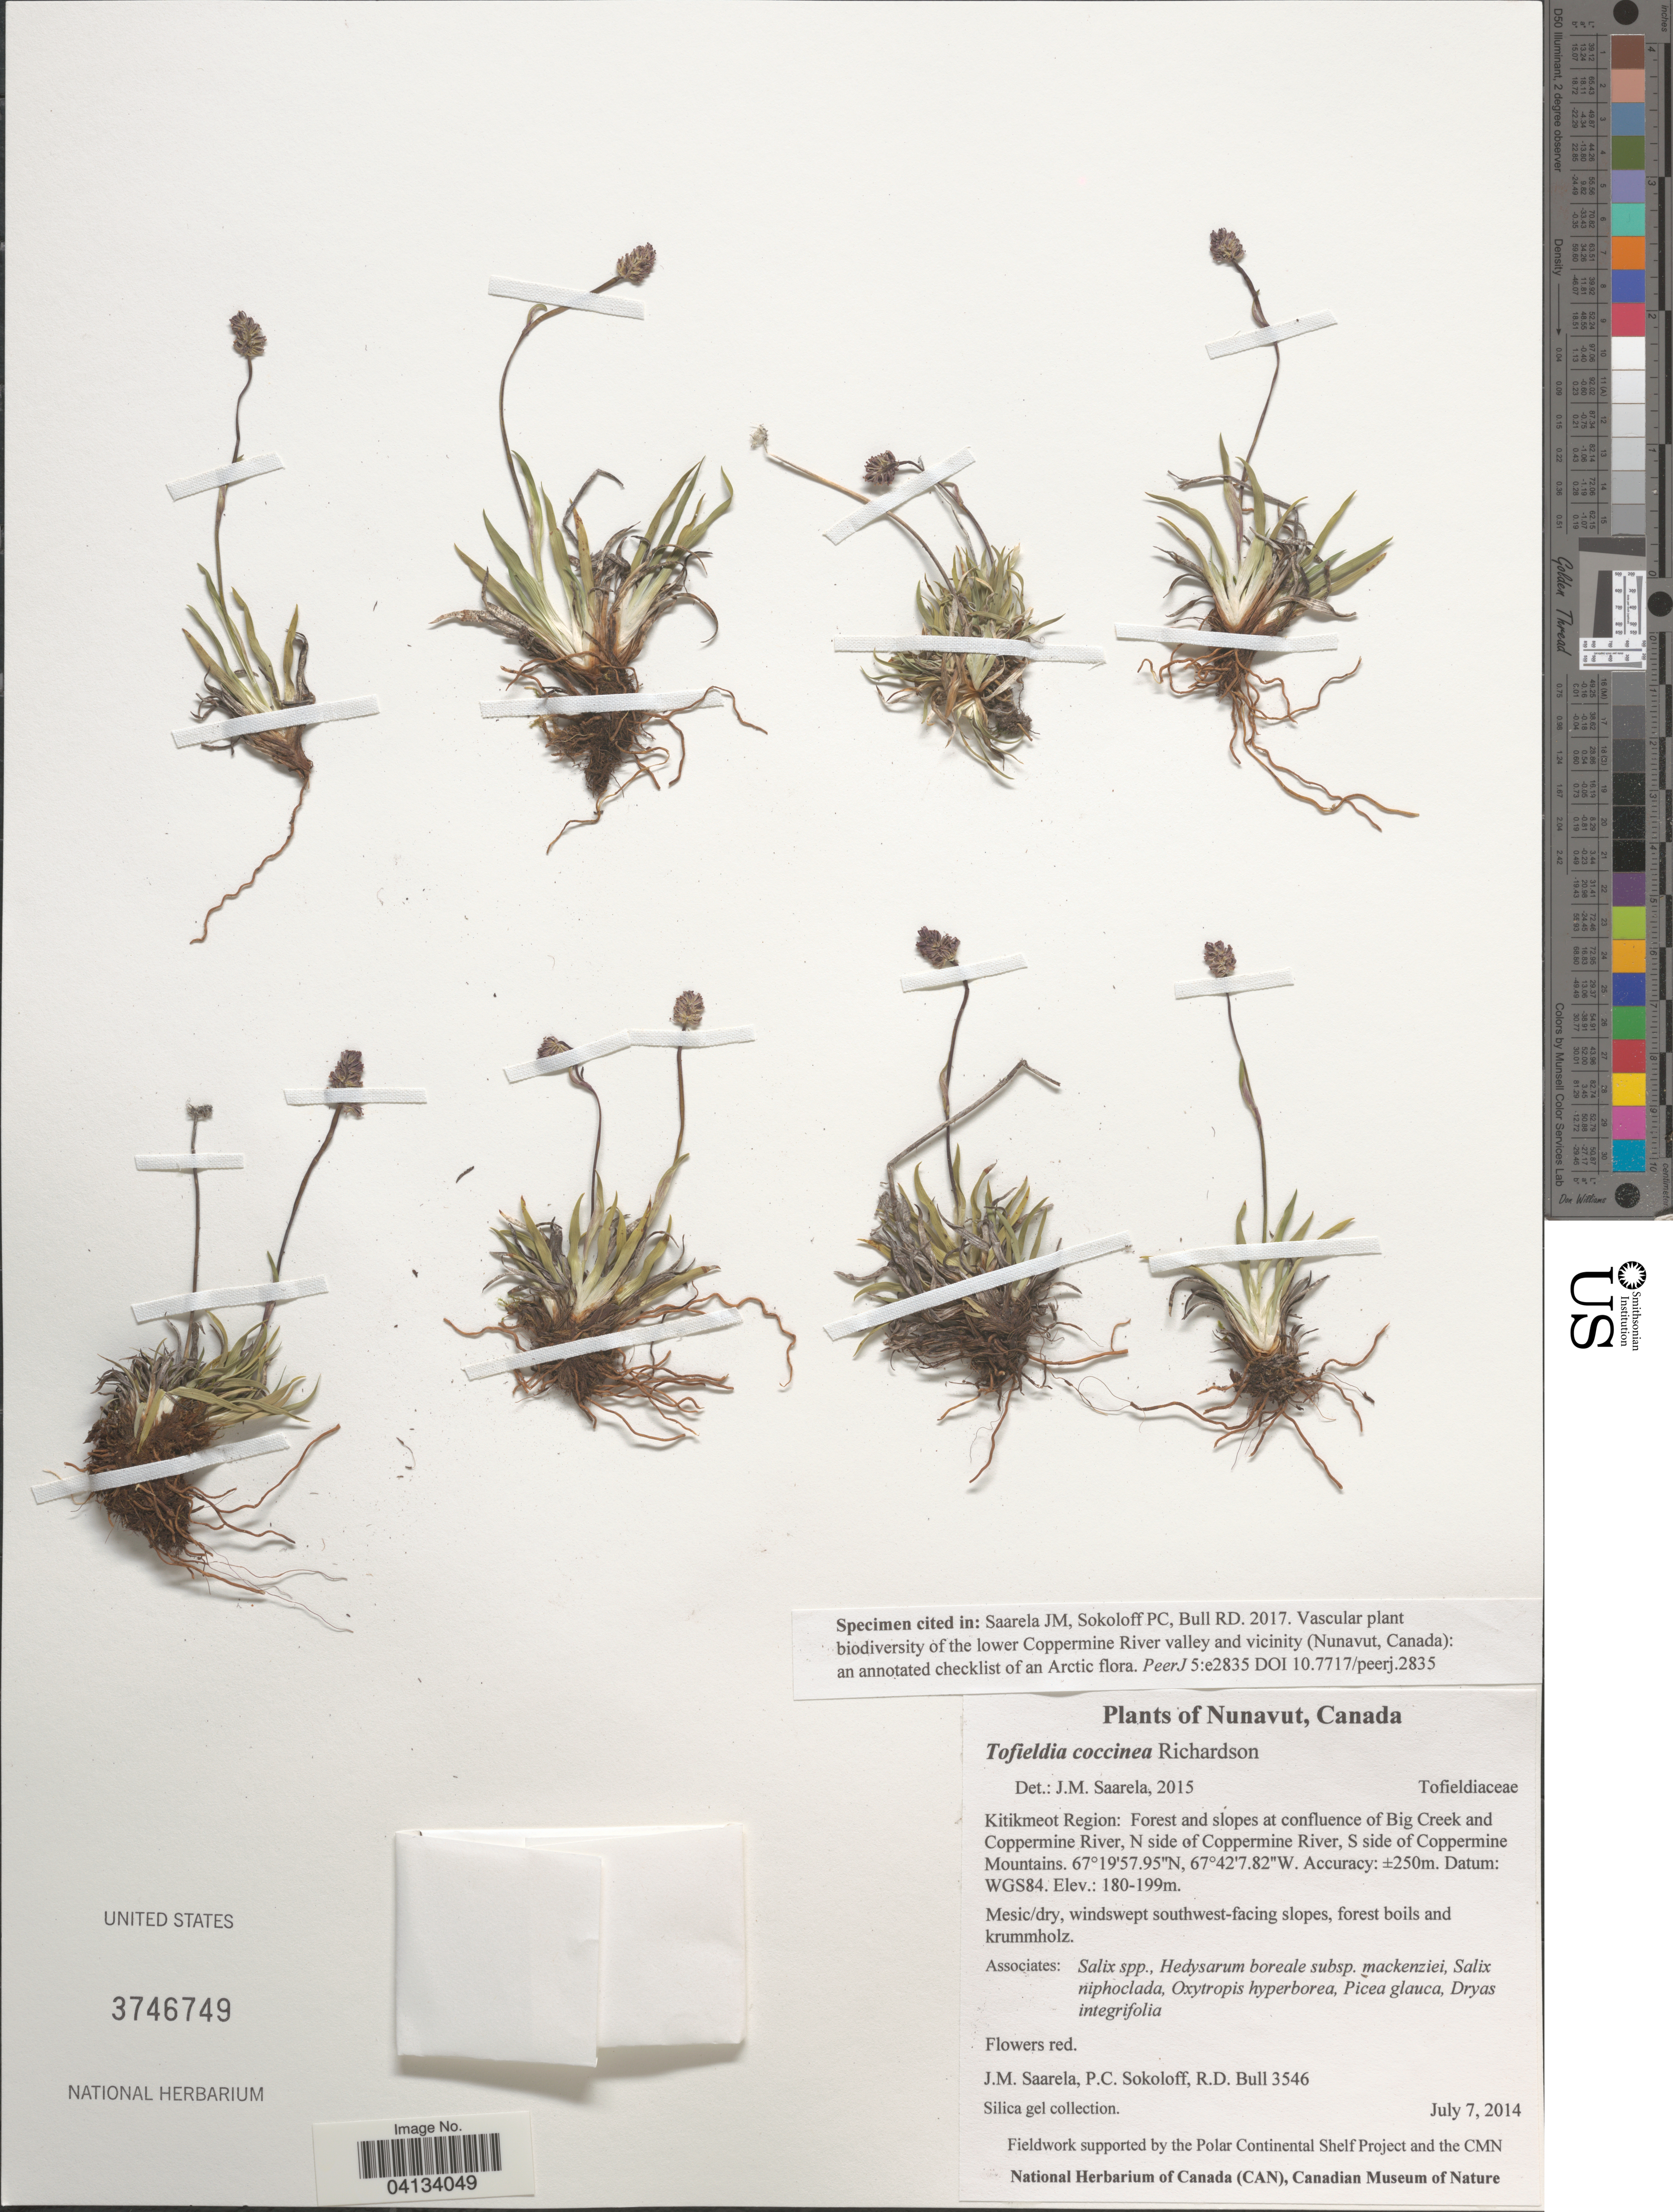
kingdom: Plantae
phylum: Tracheophyta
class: Liliopsida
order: Alismatales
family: Tofieldiaceae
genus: Tofieldia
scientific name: Tofieldia coccinea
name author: Richardson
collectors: J. Saarela, P. Sokoloff & R. Bull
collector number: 3546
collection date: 2014-07-07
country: Canada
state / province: Nunavut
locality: Kitikmeot Region: Forest and slopes at confluence of Big Creek and Coppermine River, N side of Coppermine River, S side of Coppermine Mountains. WGS84.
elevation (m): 180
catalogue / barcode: US 3746749